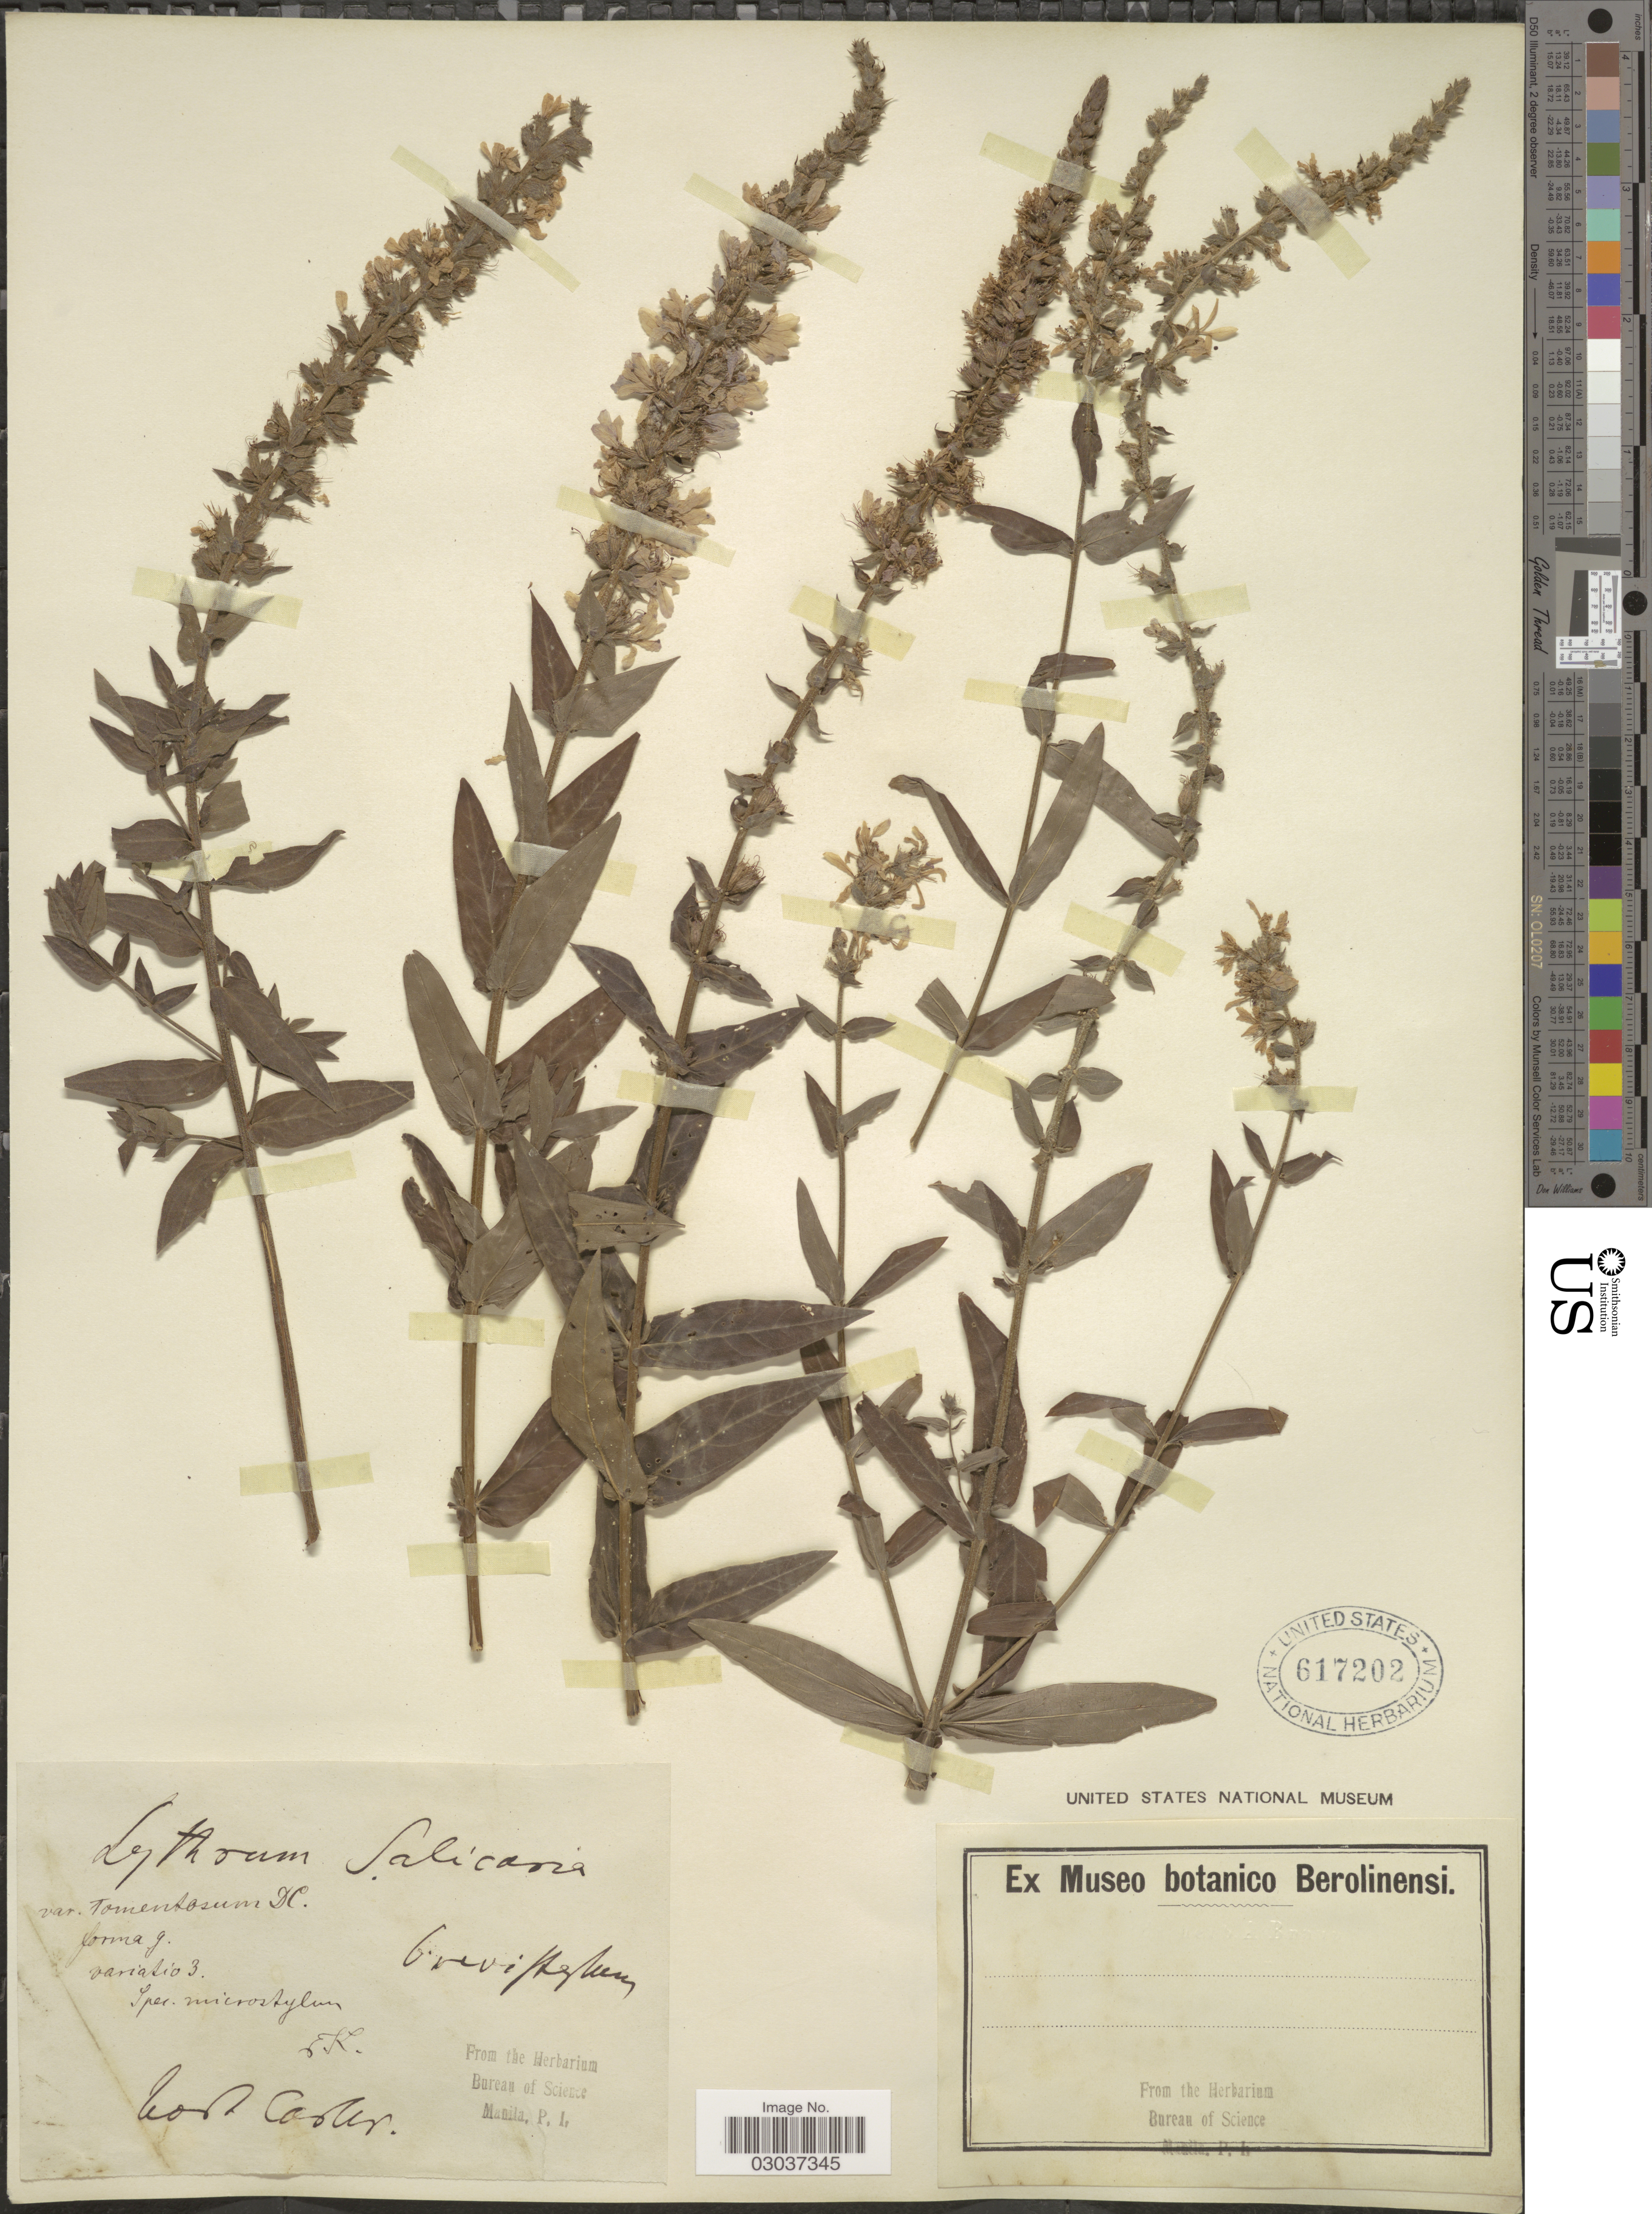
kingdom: Plantae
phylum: Tracheophyta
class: Magnoliopsida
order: Myrtales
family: Lythraceae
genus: Lythrum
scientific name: Lythrum salicaria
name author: L.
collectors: ex Museo Botanico Berolinensi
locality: Hort Coster. [interpreted]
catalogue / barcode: US 617202